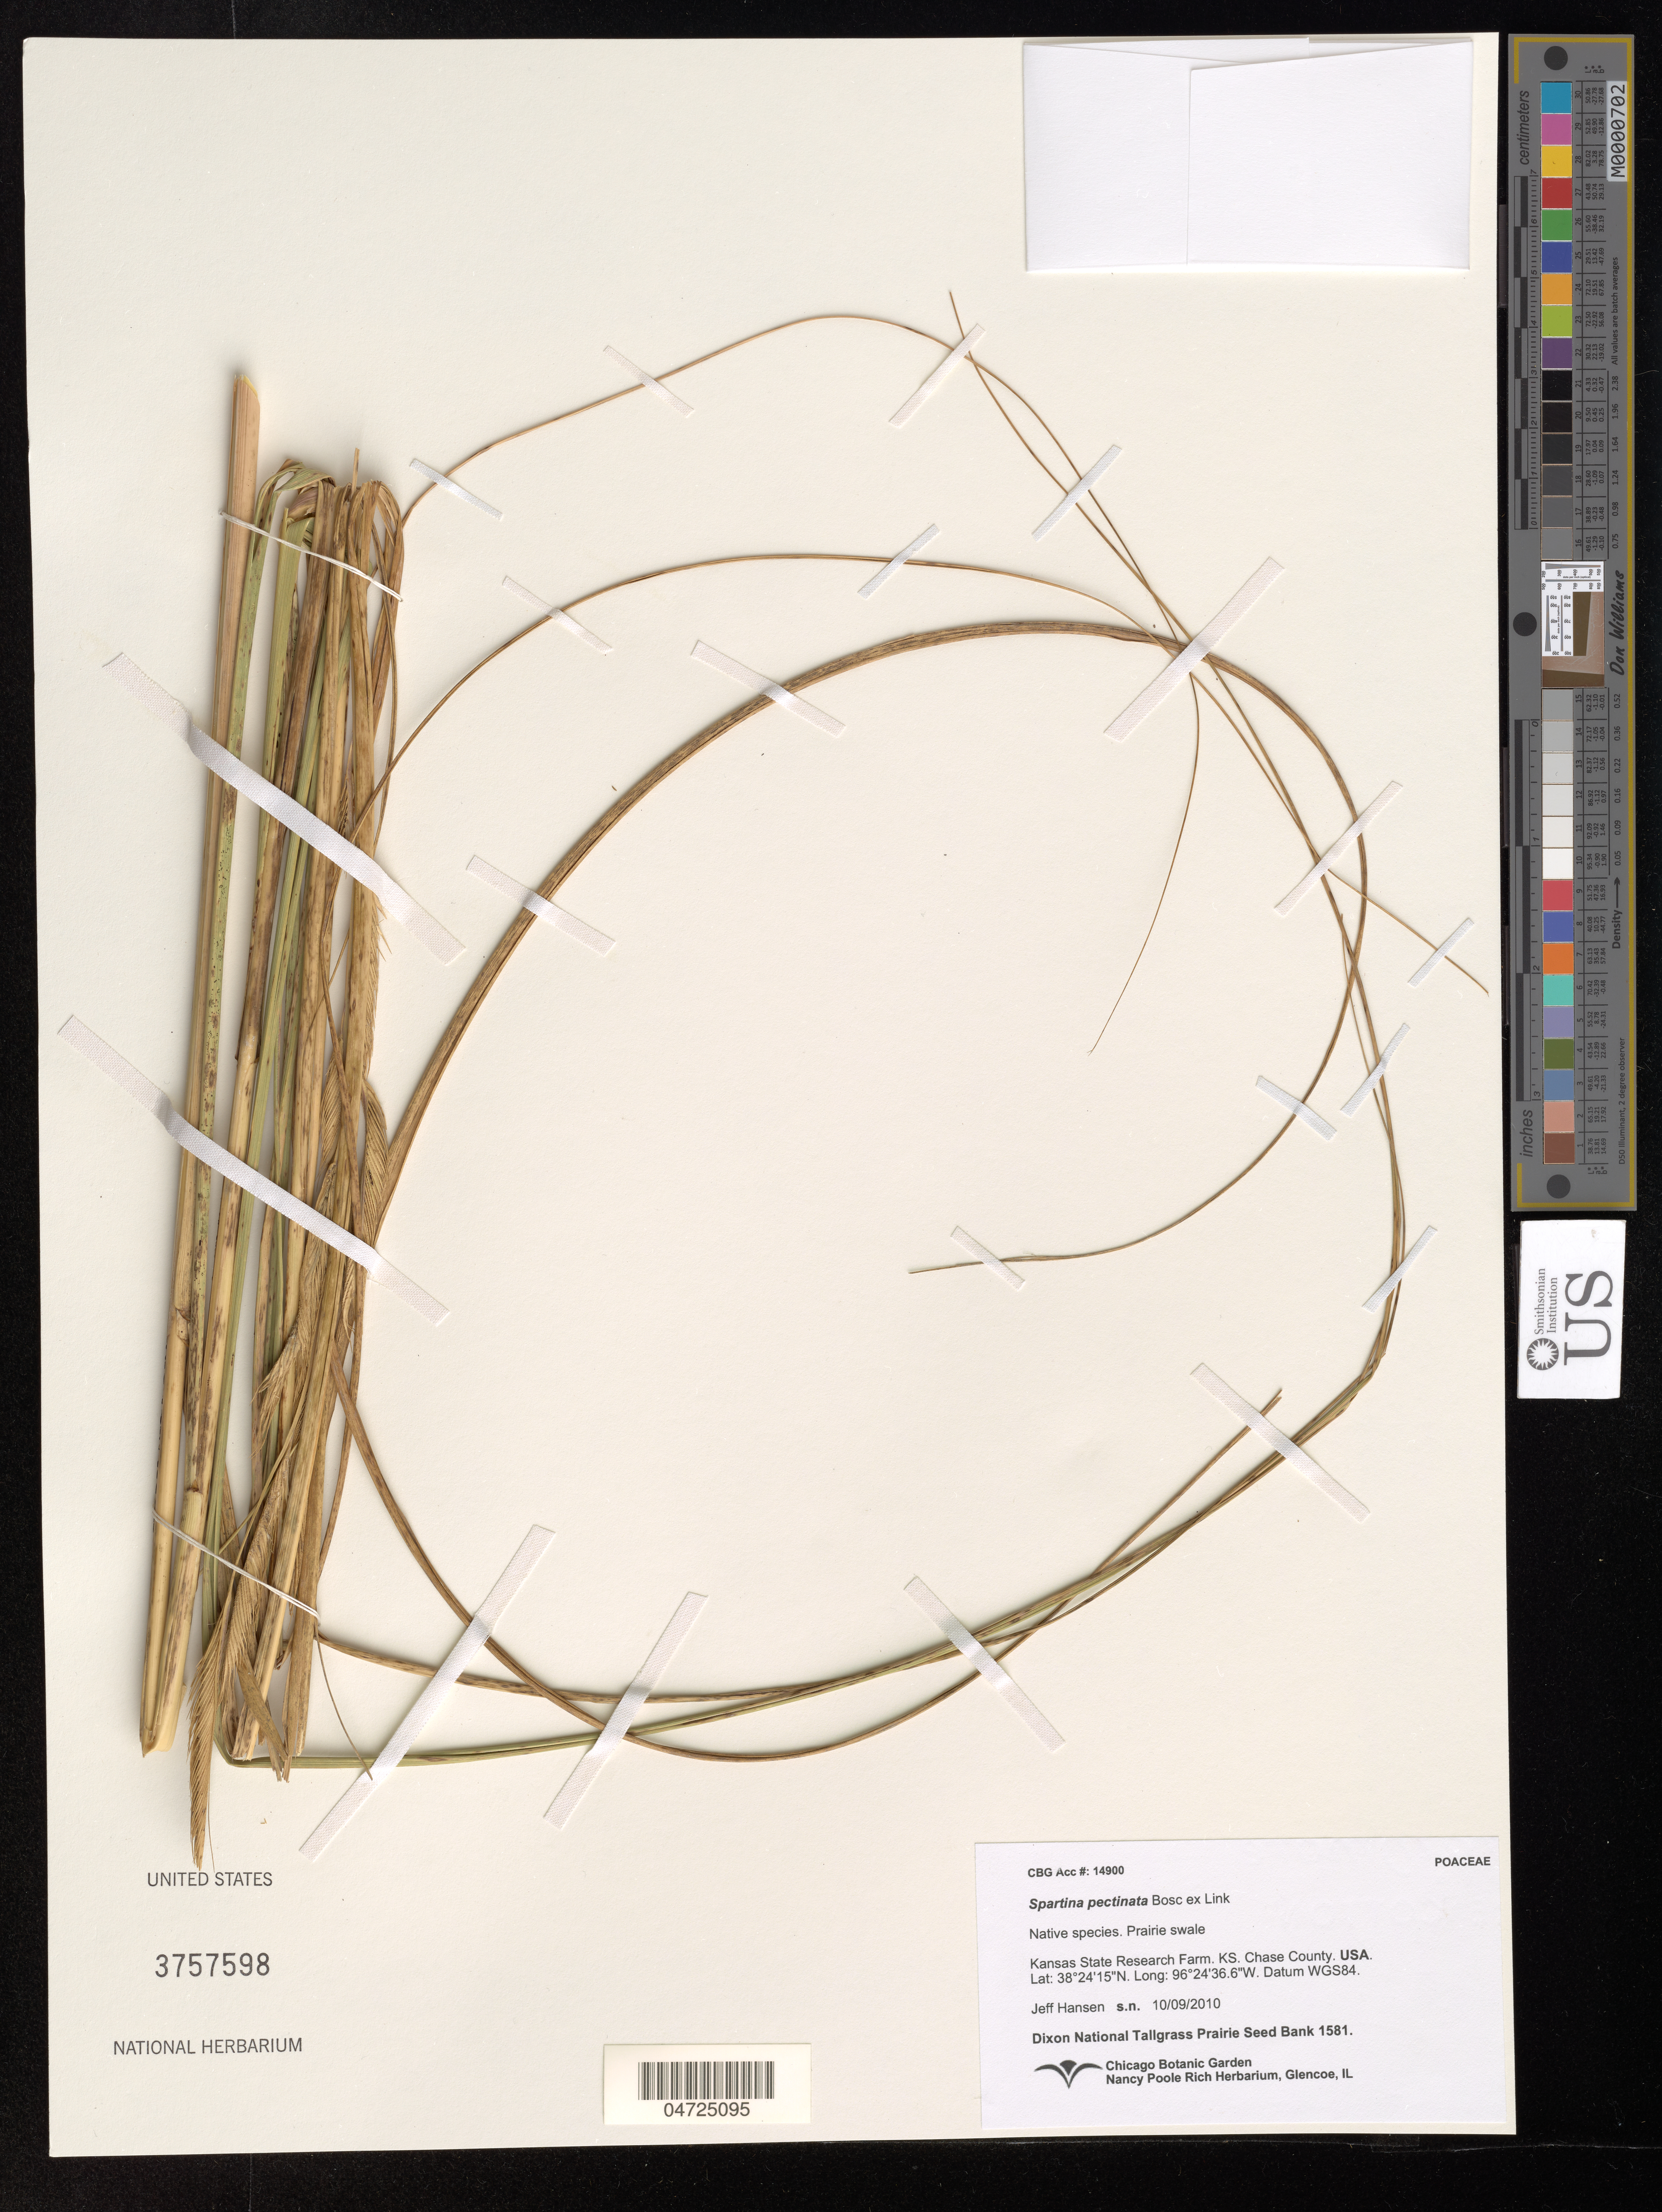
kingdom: Plantae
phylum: Tracheophyta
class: Liliopsida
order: Poales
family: Poaceae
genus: Spartina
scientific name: Spartina pectinata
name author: Link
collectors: J. Hansen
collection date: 2010-10-09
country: United States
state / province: Kansas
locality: Kansas State Research Farm. Chase County. Datum WGS84.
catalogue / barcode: US 3757598